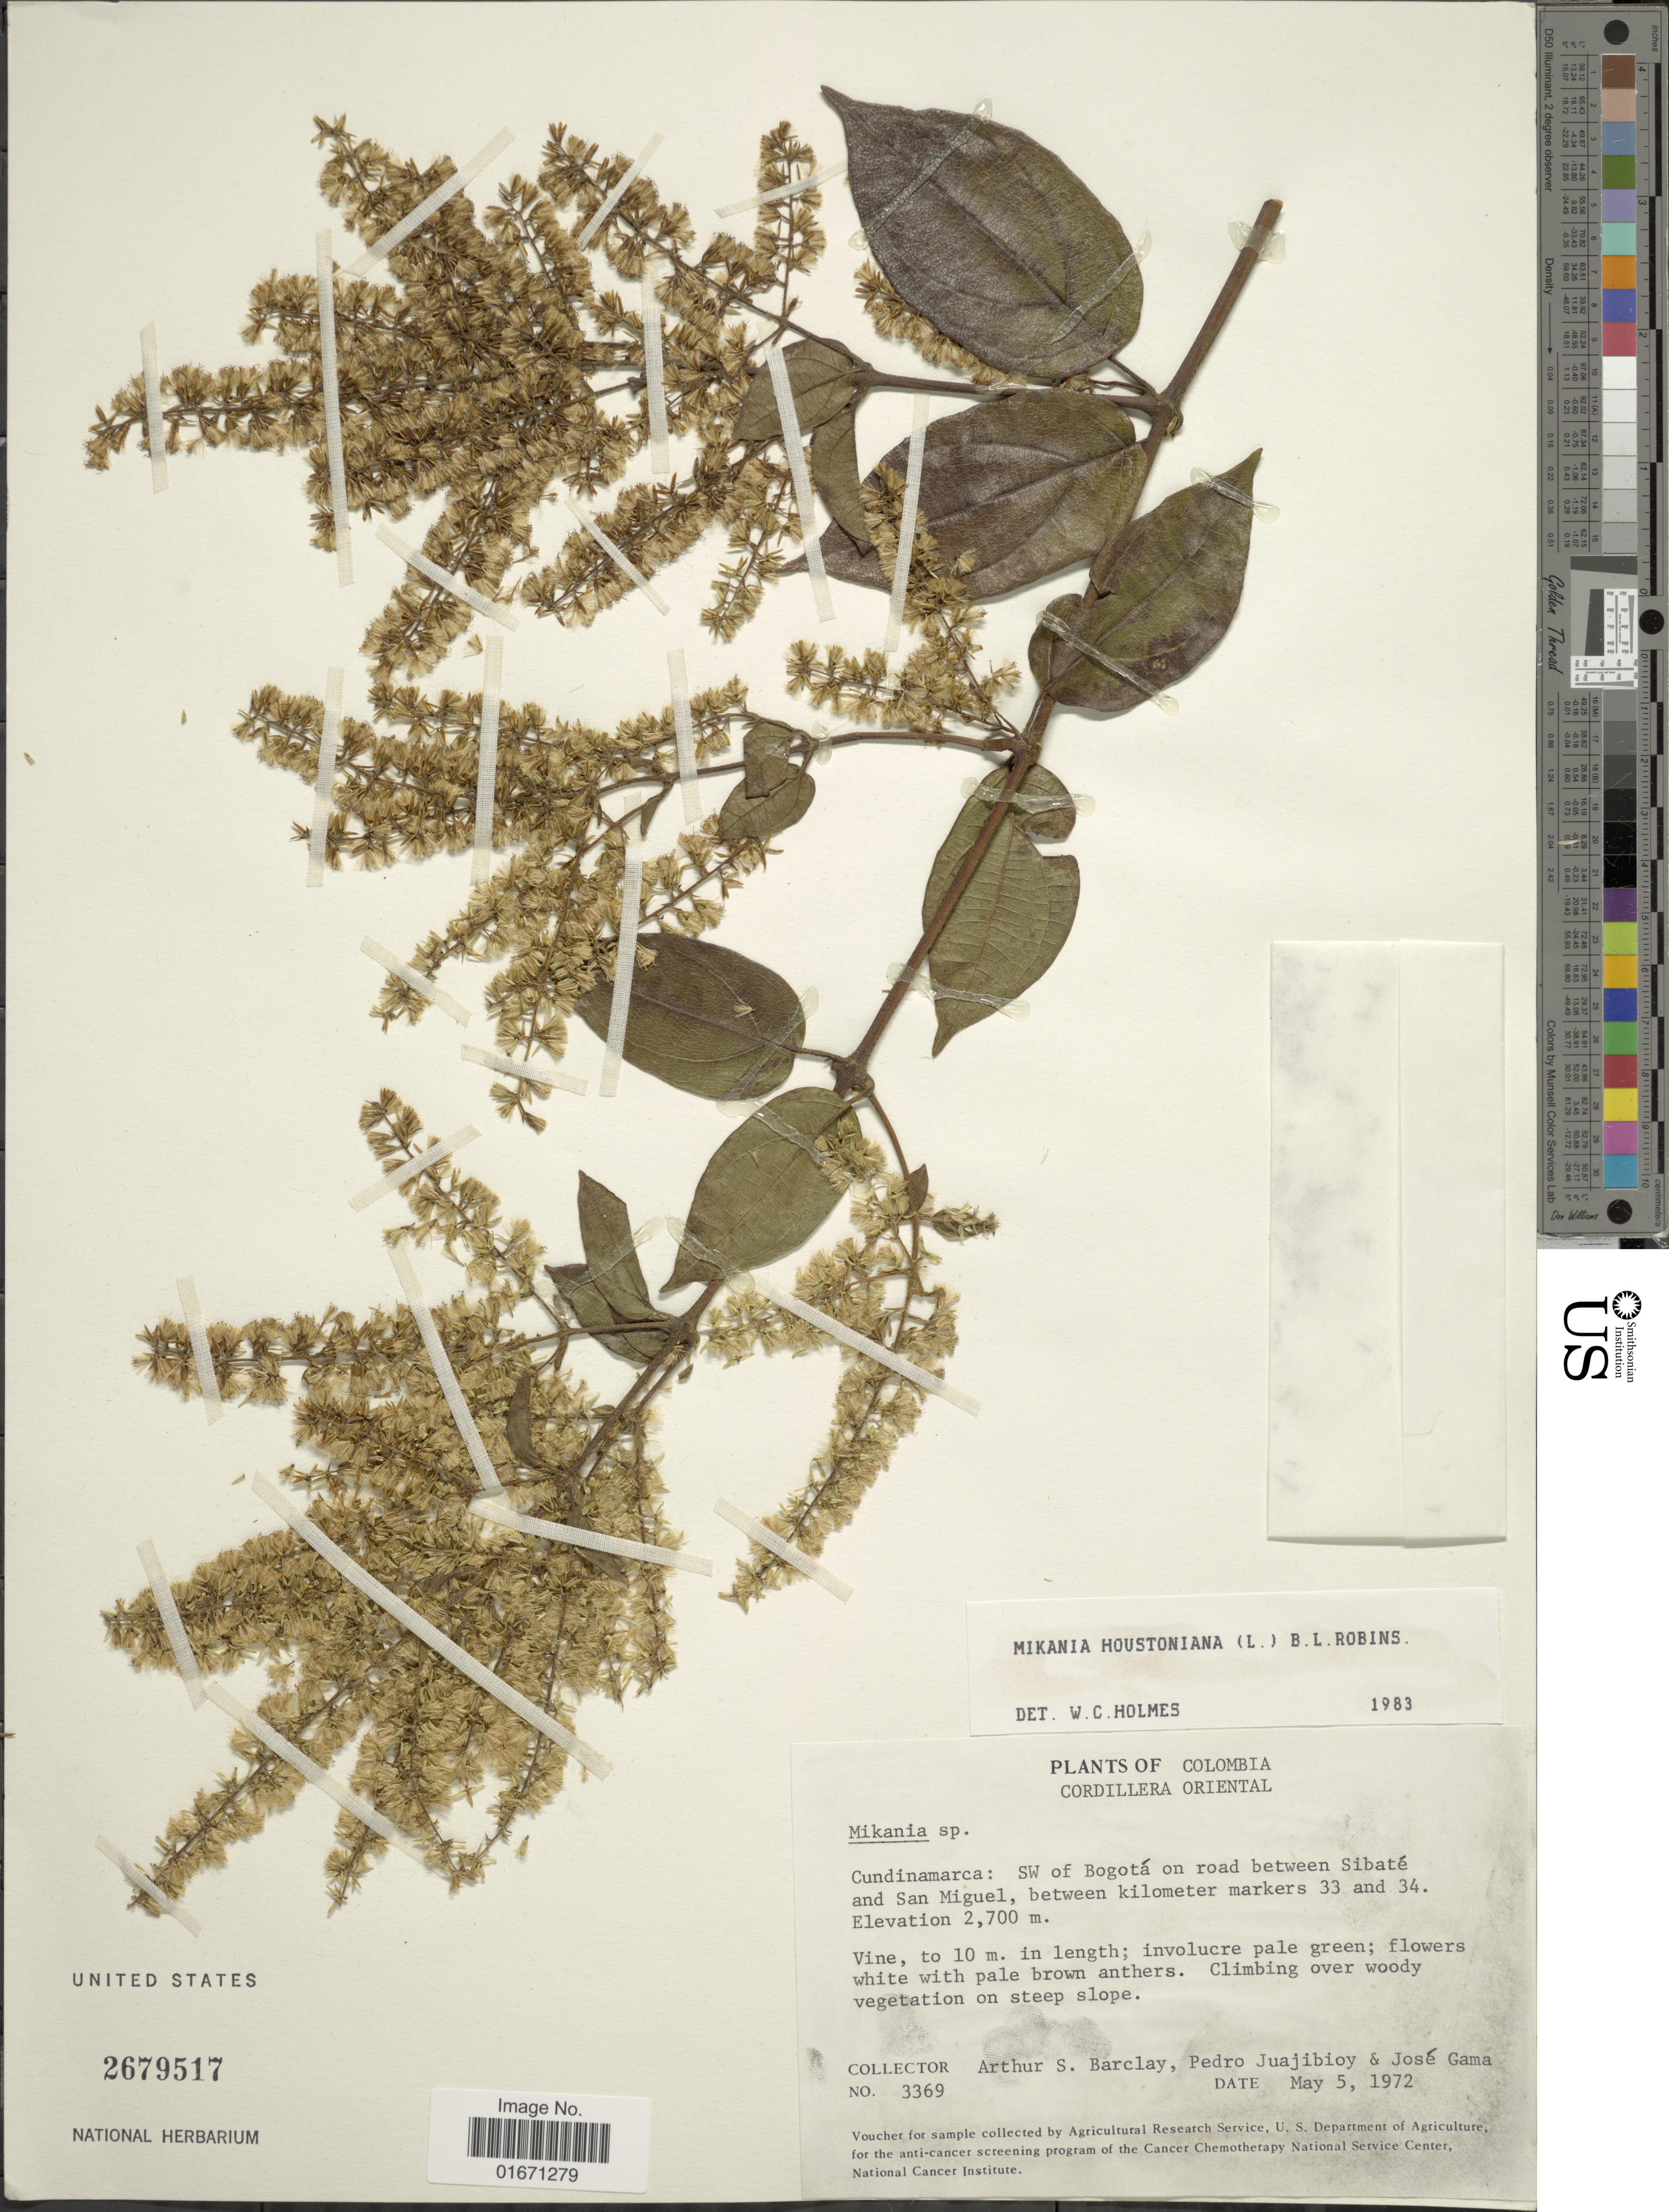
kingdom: Plantae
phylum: Tracheophyta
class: Magnoliopsida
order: Asterales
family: Asteraceae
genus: Mikania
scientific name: Mikania houstoniana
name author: (L.) B.L. Rob.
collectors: A. S. Barclay, P. Juajibioy & J. Gama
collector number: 3369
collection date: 1972-05-05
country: Colombia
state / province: Cundinamarca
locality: Cordillera Oriental, SW of Bogota on road between Sibate and San Miguel, between kilometer markers 33 and 34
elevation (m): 2700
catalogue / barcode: US 2679517